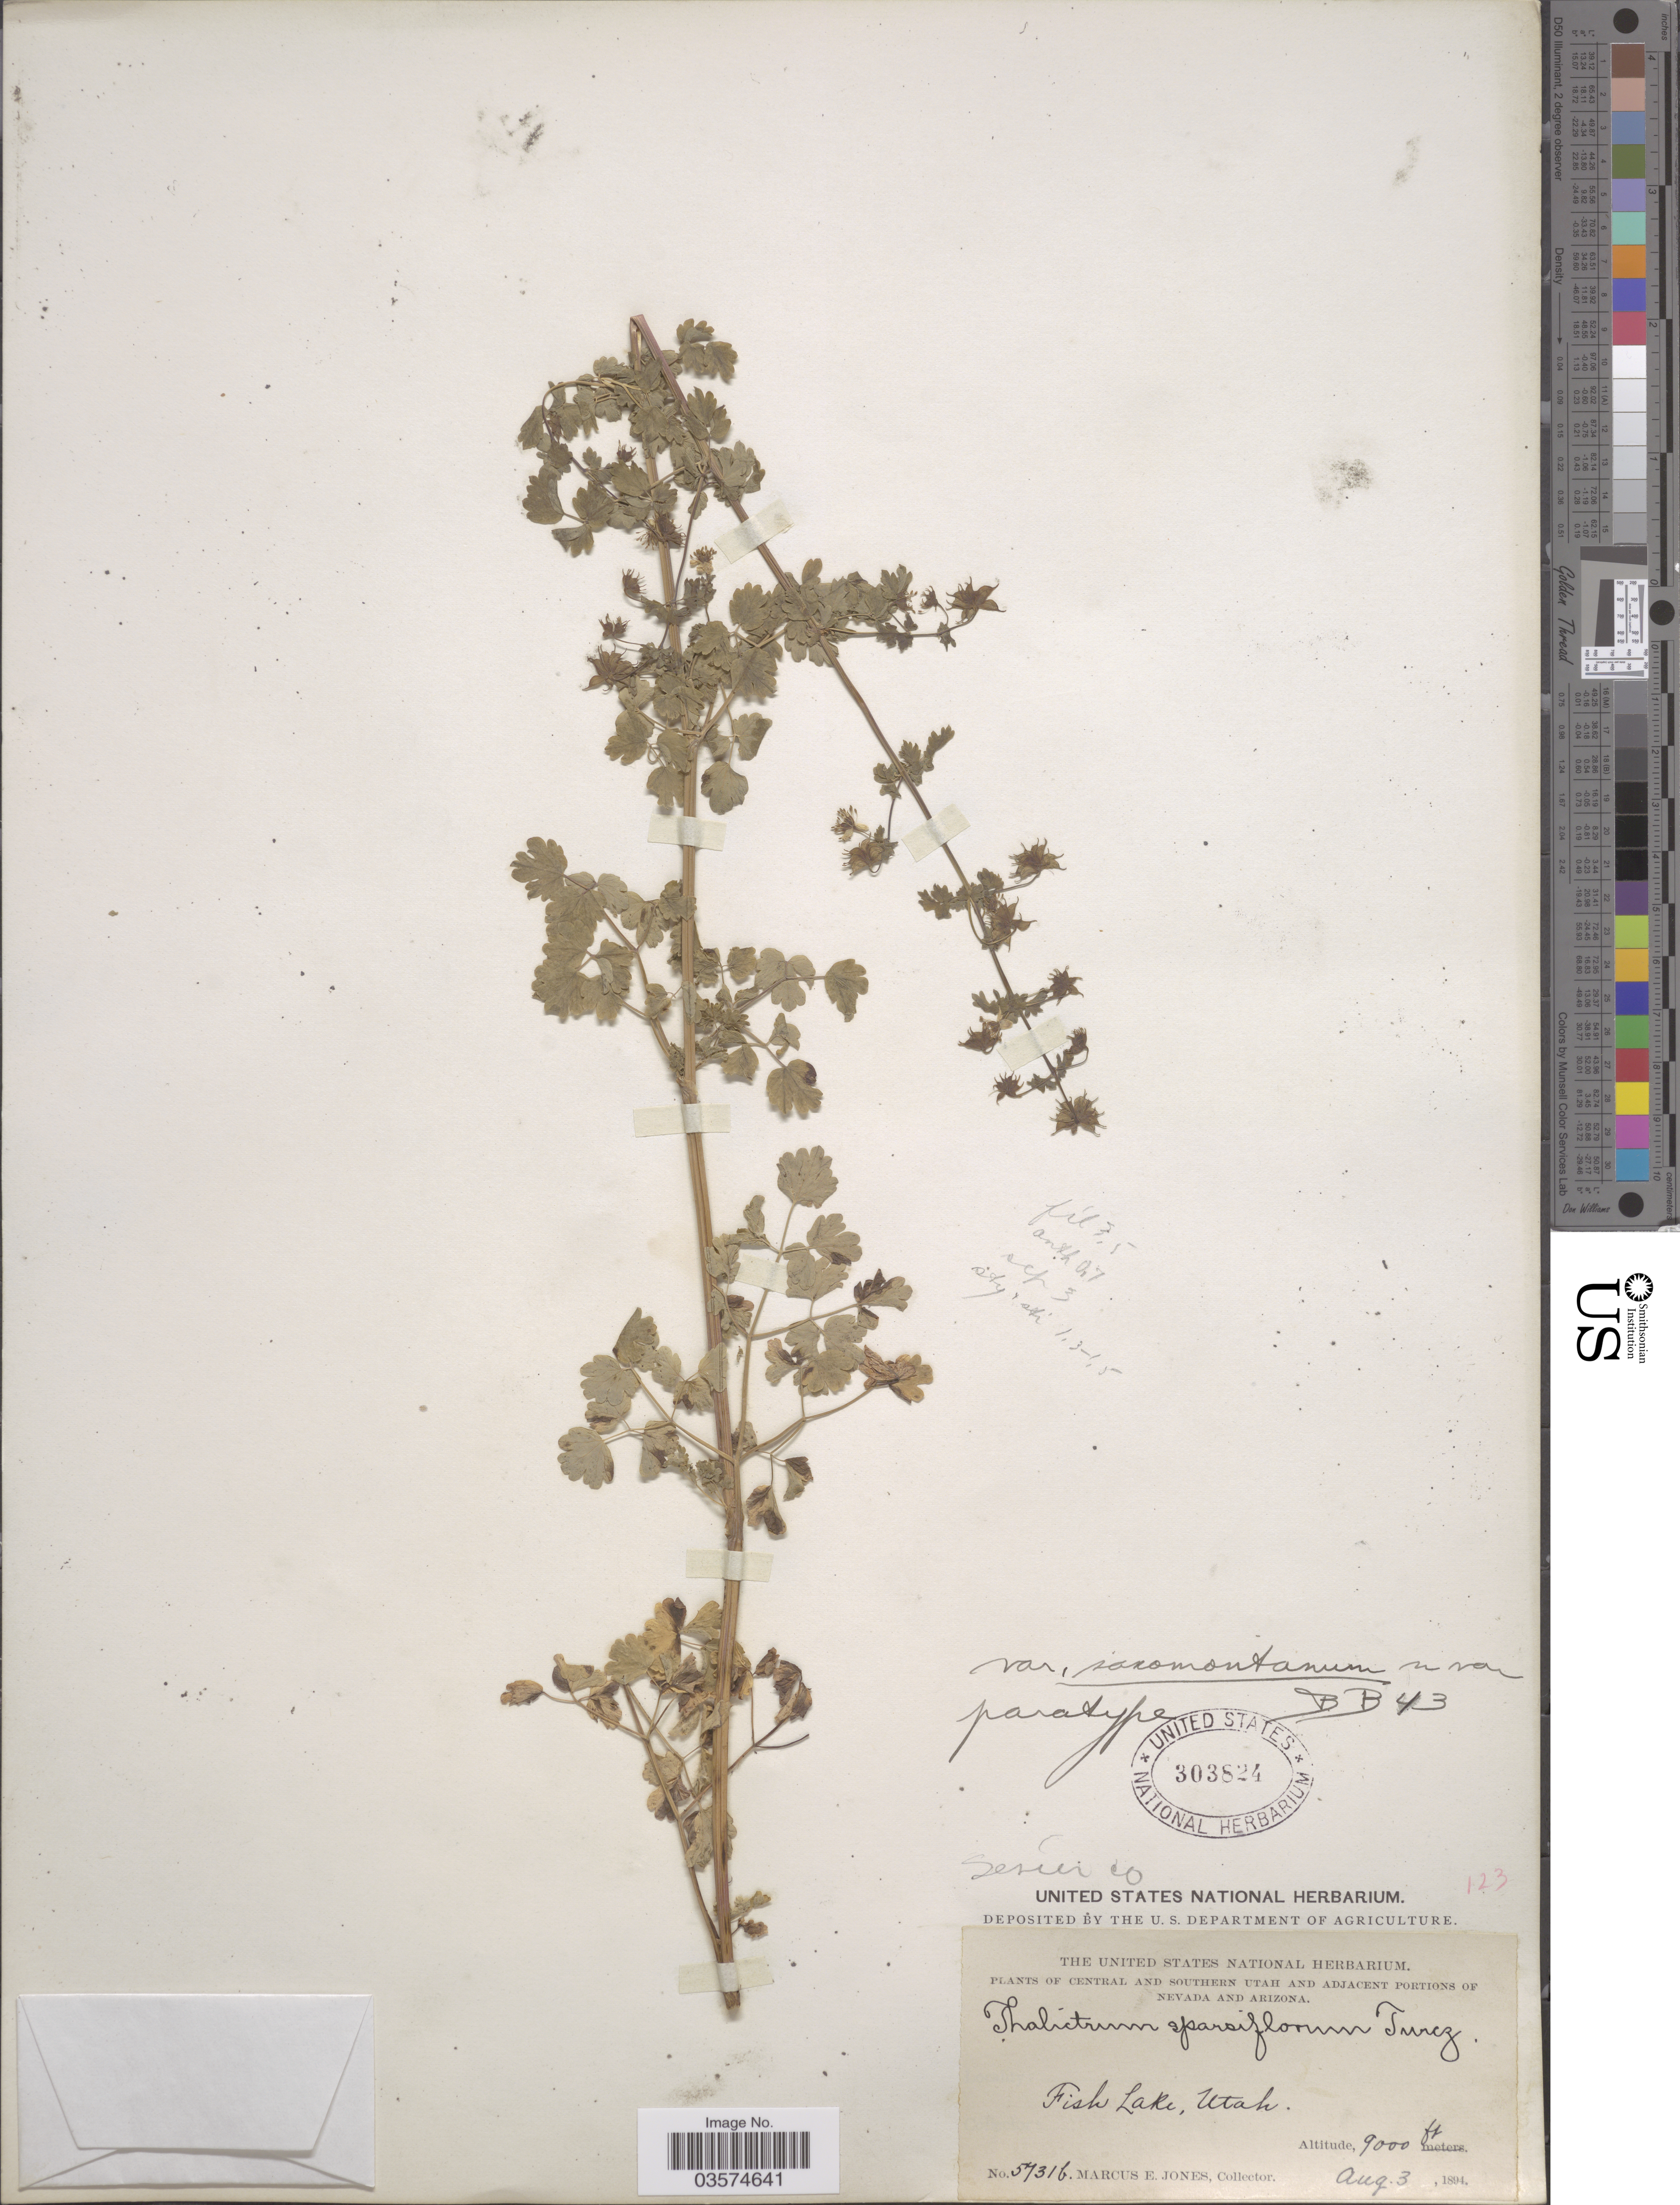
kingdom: Plantae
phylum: Tracheophyta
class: Magnoliopsida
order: Ranunculales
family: Ranunculaceae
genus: Thalictrum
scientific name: Thalictrum sparsiflorum var. saximontanum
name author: B. Boivin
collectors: M. E. Jones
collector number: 5431b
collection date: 1894-08-03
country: United States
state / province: Utah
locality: Central and Southern Utah. Fish Lake.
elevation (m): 2743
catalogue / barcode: US 303824